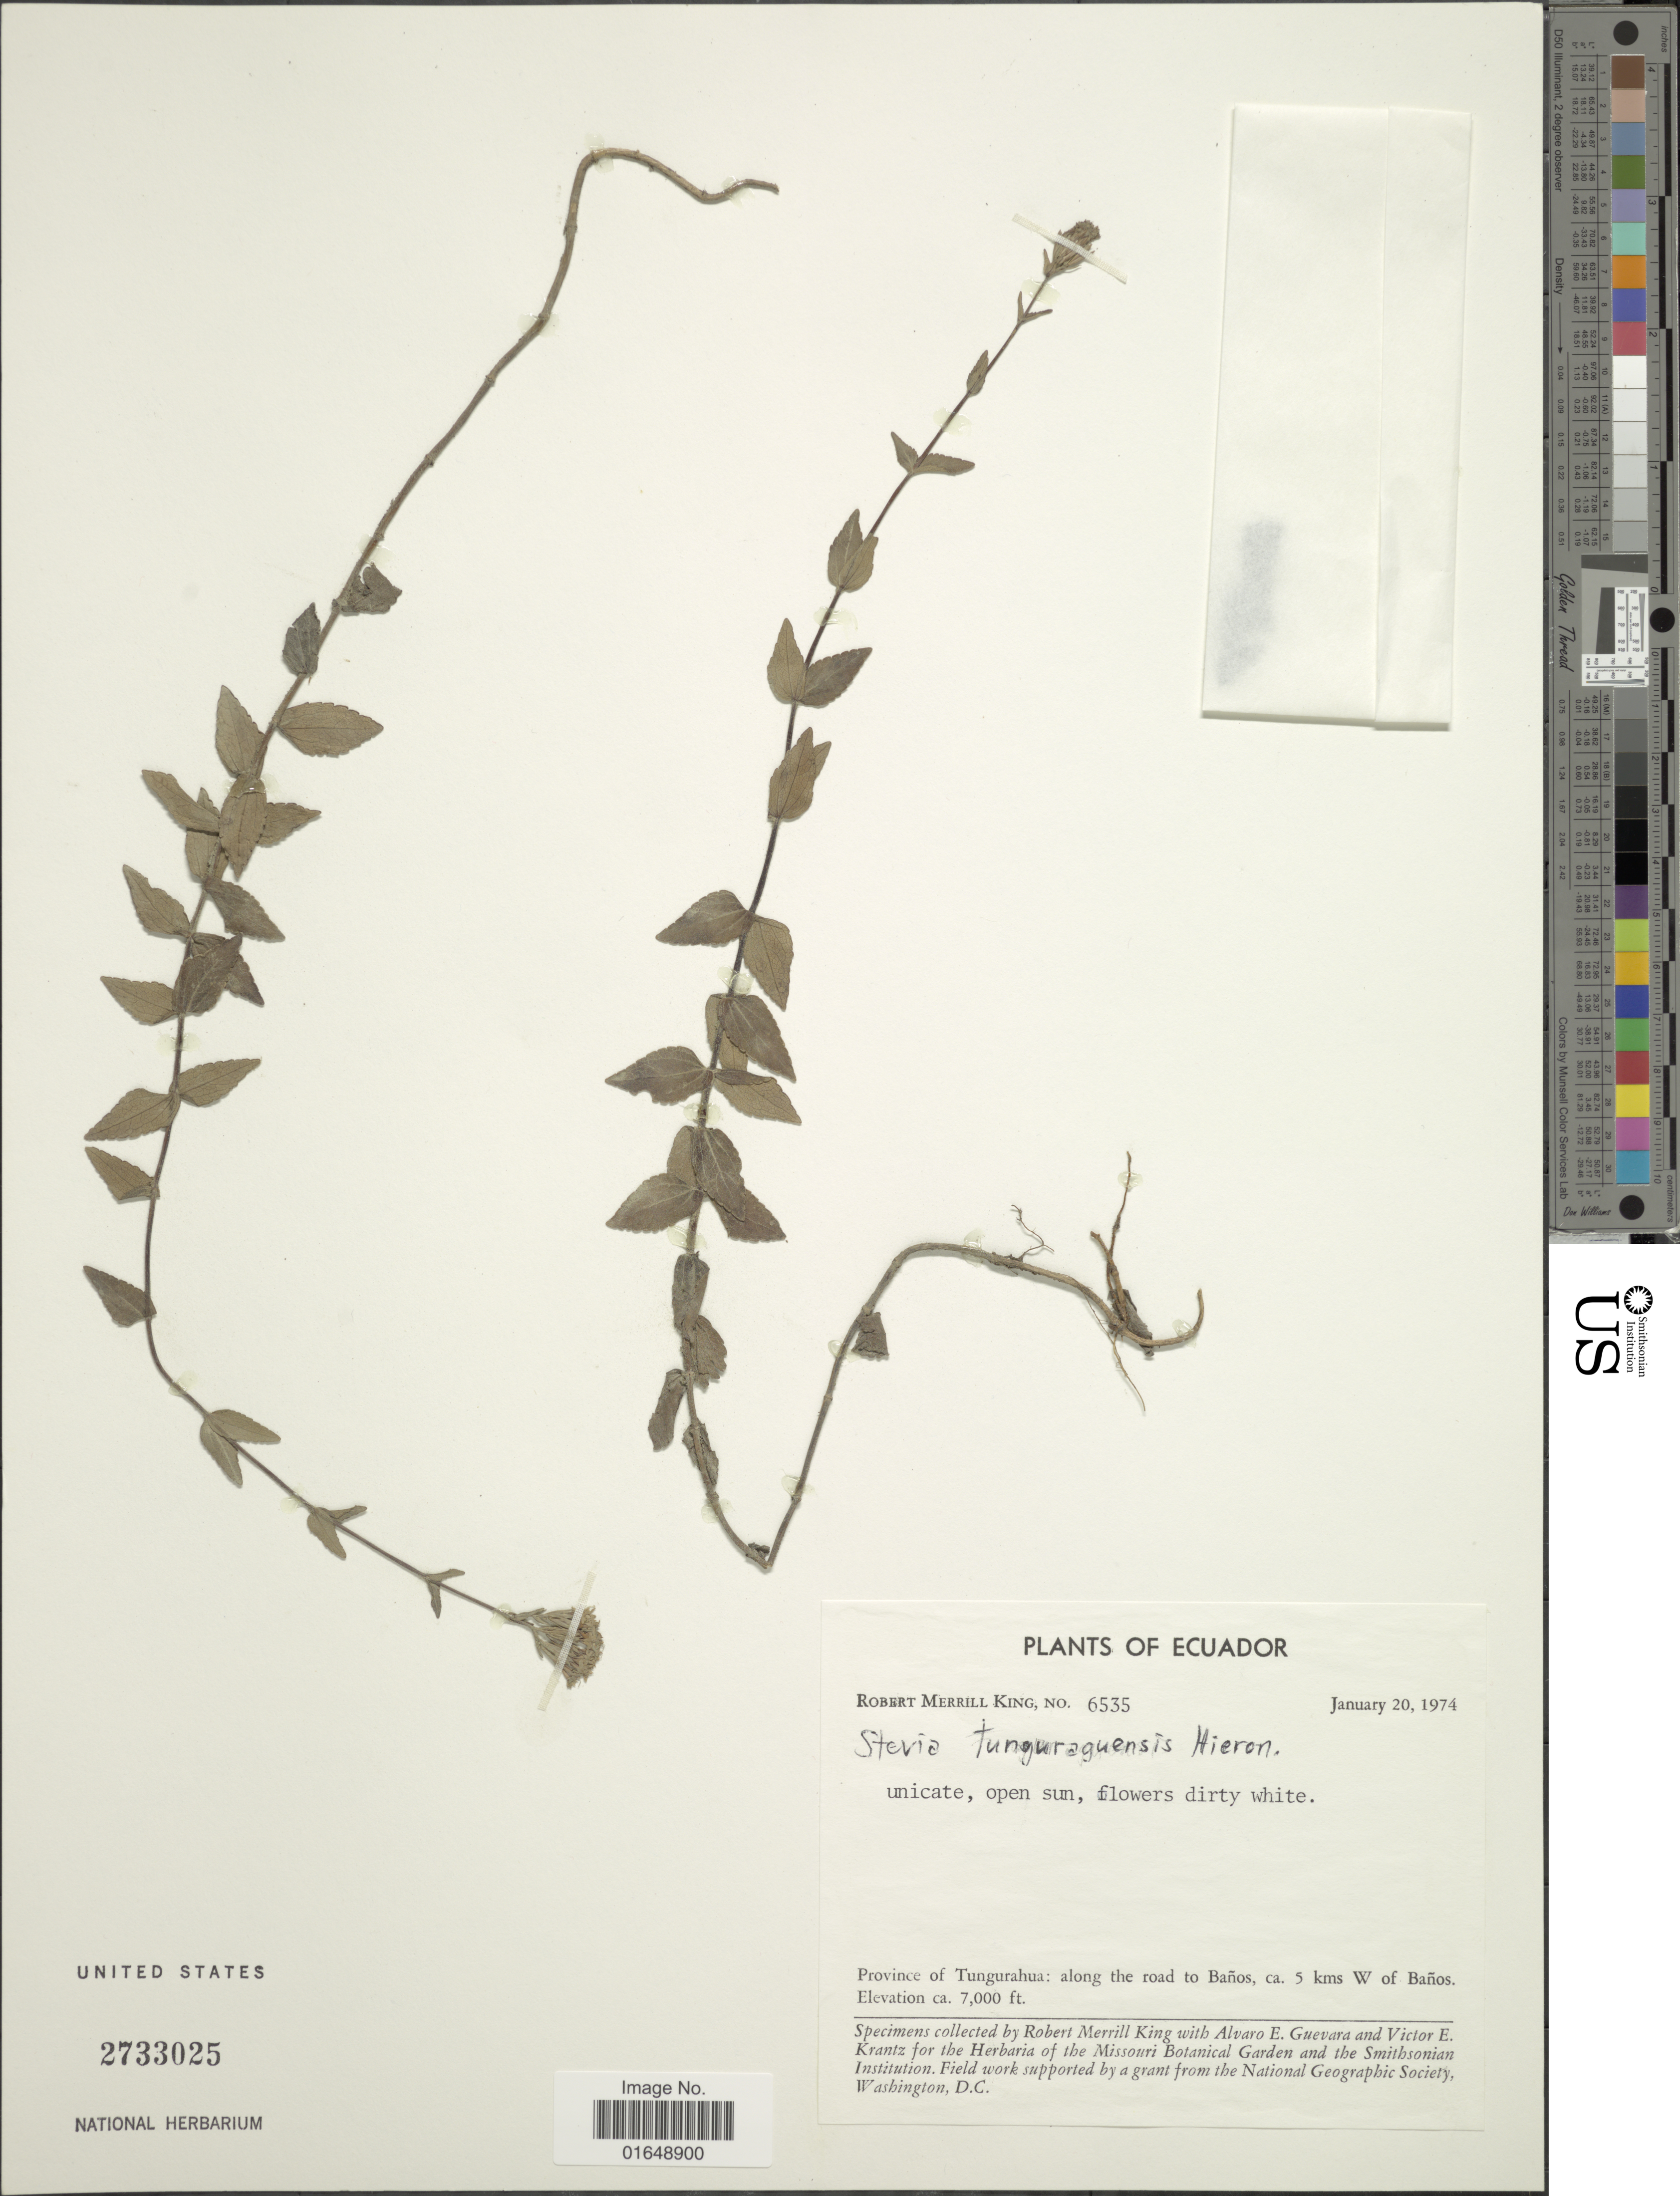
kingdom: Plantae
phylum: Tracheophyta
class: Magnoliopsida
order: Asterales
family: Asteraceae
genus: Stevia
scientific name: Stevia tunguraguensis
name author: Hieron.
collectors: R. M. King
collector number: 6535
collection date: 1974-01-20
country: Ecuador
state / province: Tungurahua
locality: Province of Tungurahua: along the road to Baños, ca. 5 kms W of Baños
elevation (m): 2134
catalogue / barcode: US 2733025